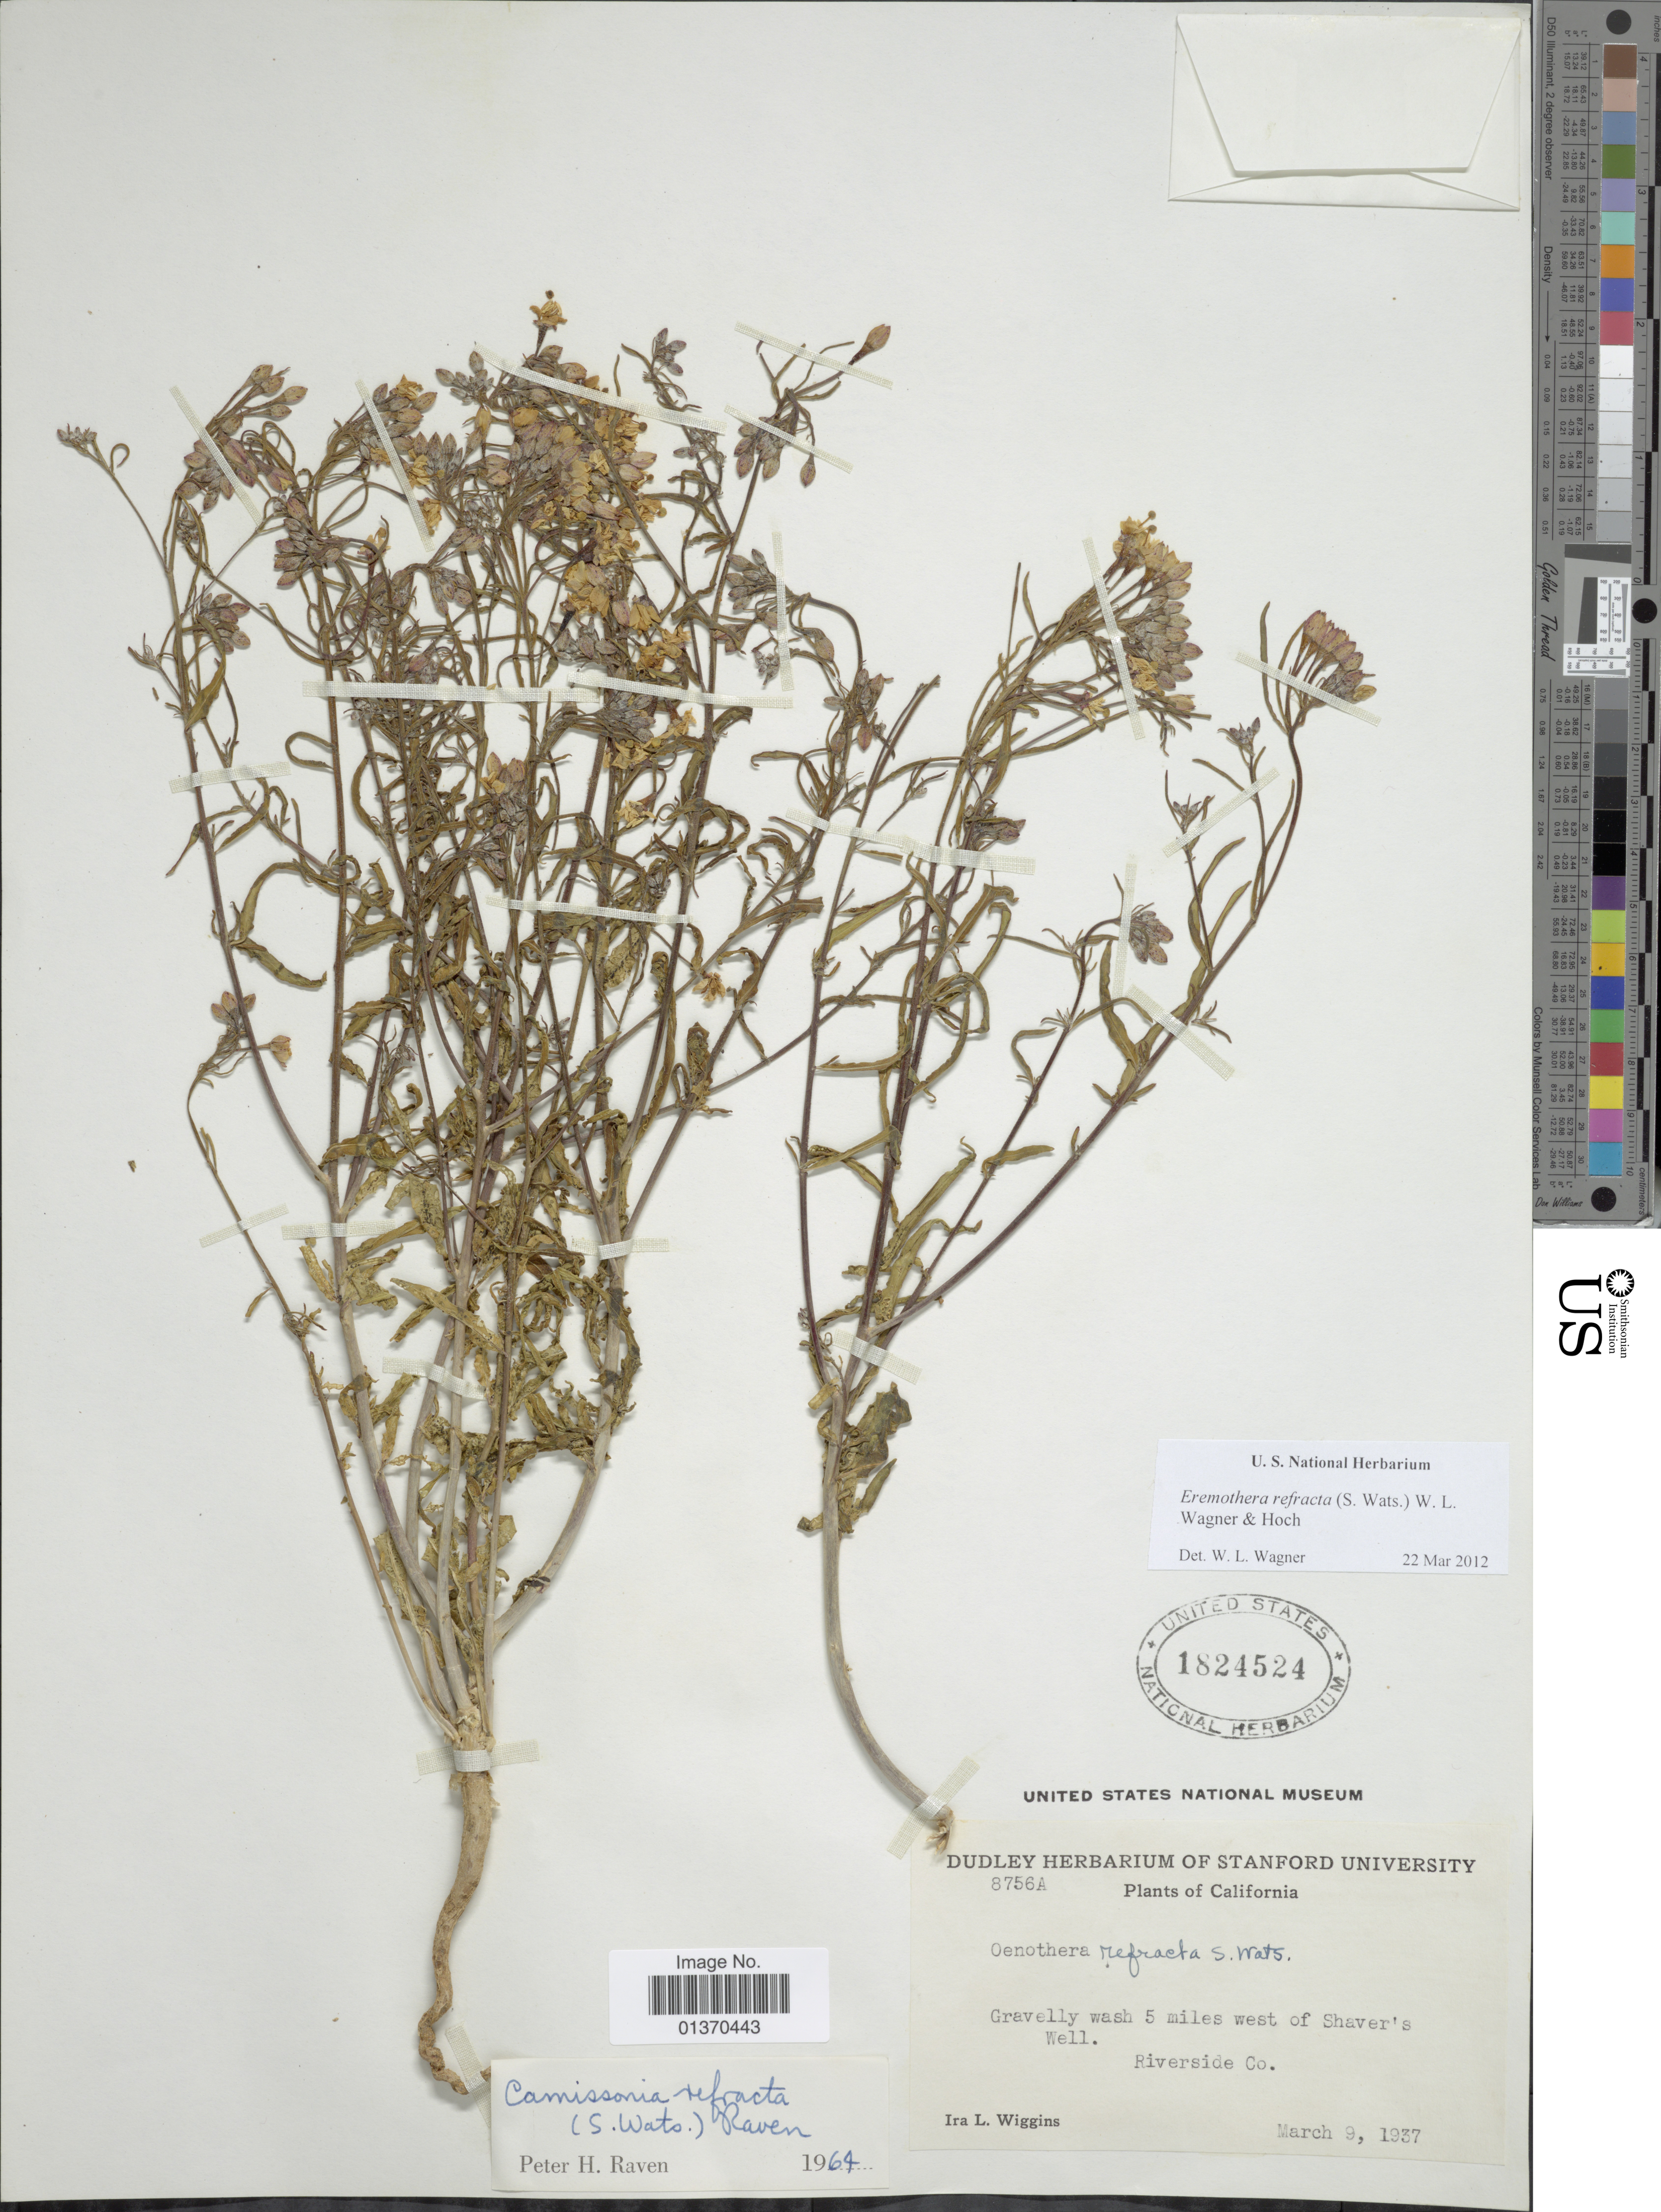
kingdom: Plantae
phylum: Tracheophyta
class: Magnoliopsida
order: Myrtales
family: Onagraceae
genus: Eremothera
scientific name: Eremothera refracta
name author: (S. Watson) W.L. Wagner & Hoch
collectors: I. L. Wiggins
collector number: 8756A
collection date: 1937-03-09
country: United States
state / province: California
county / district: Riverside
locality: Gravelly wash 5 miles west of Shaver's Well, Riverside Co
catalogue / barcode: US 1824524